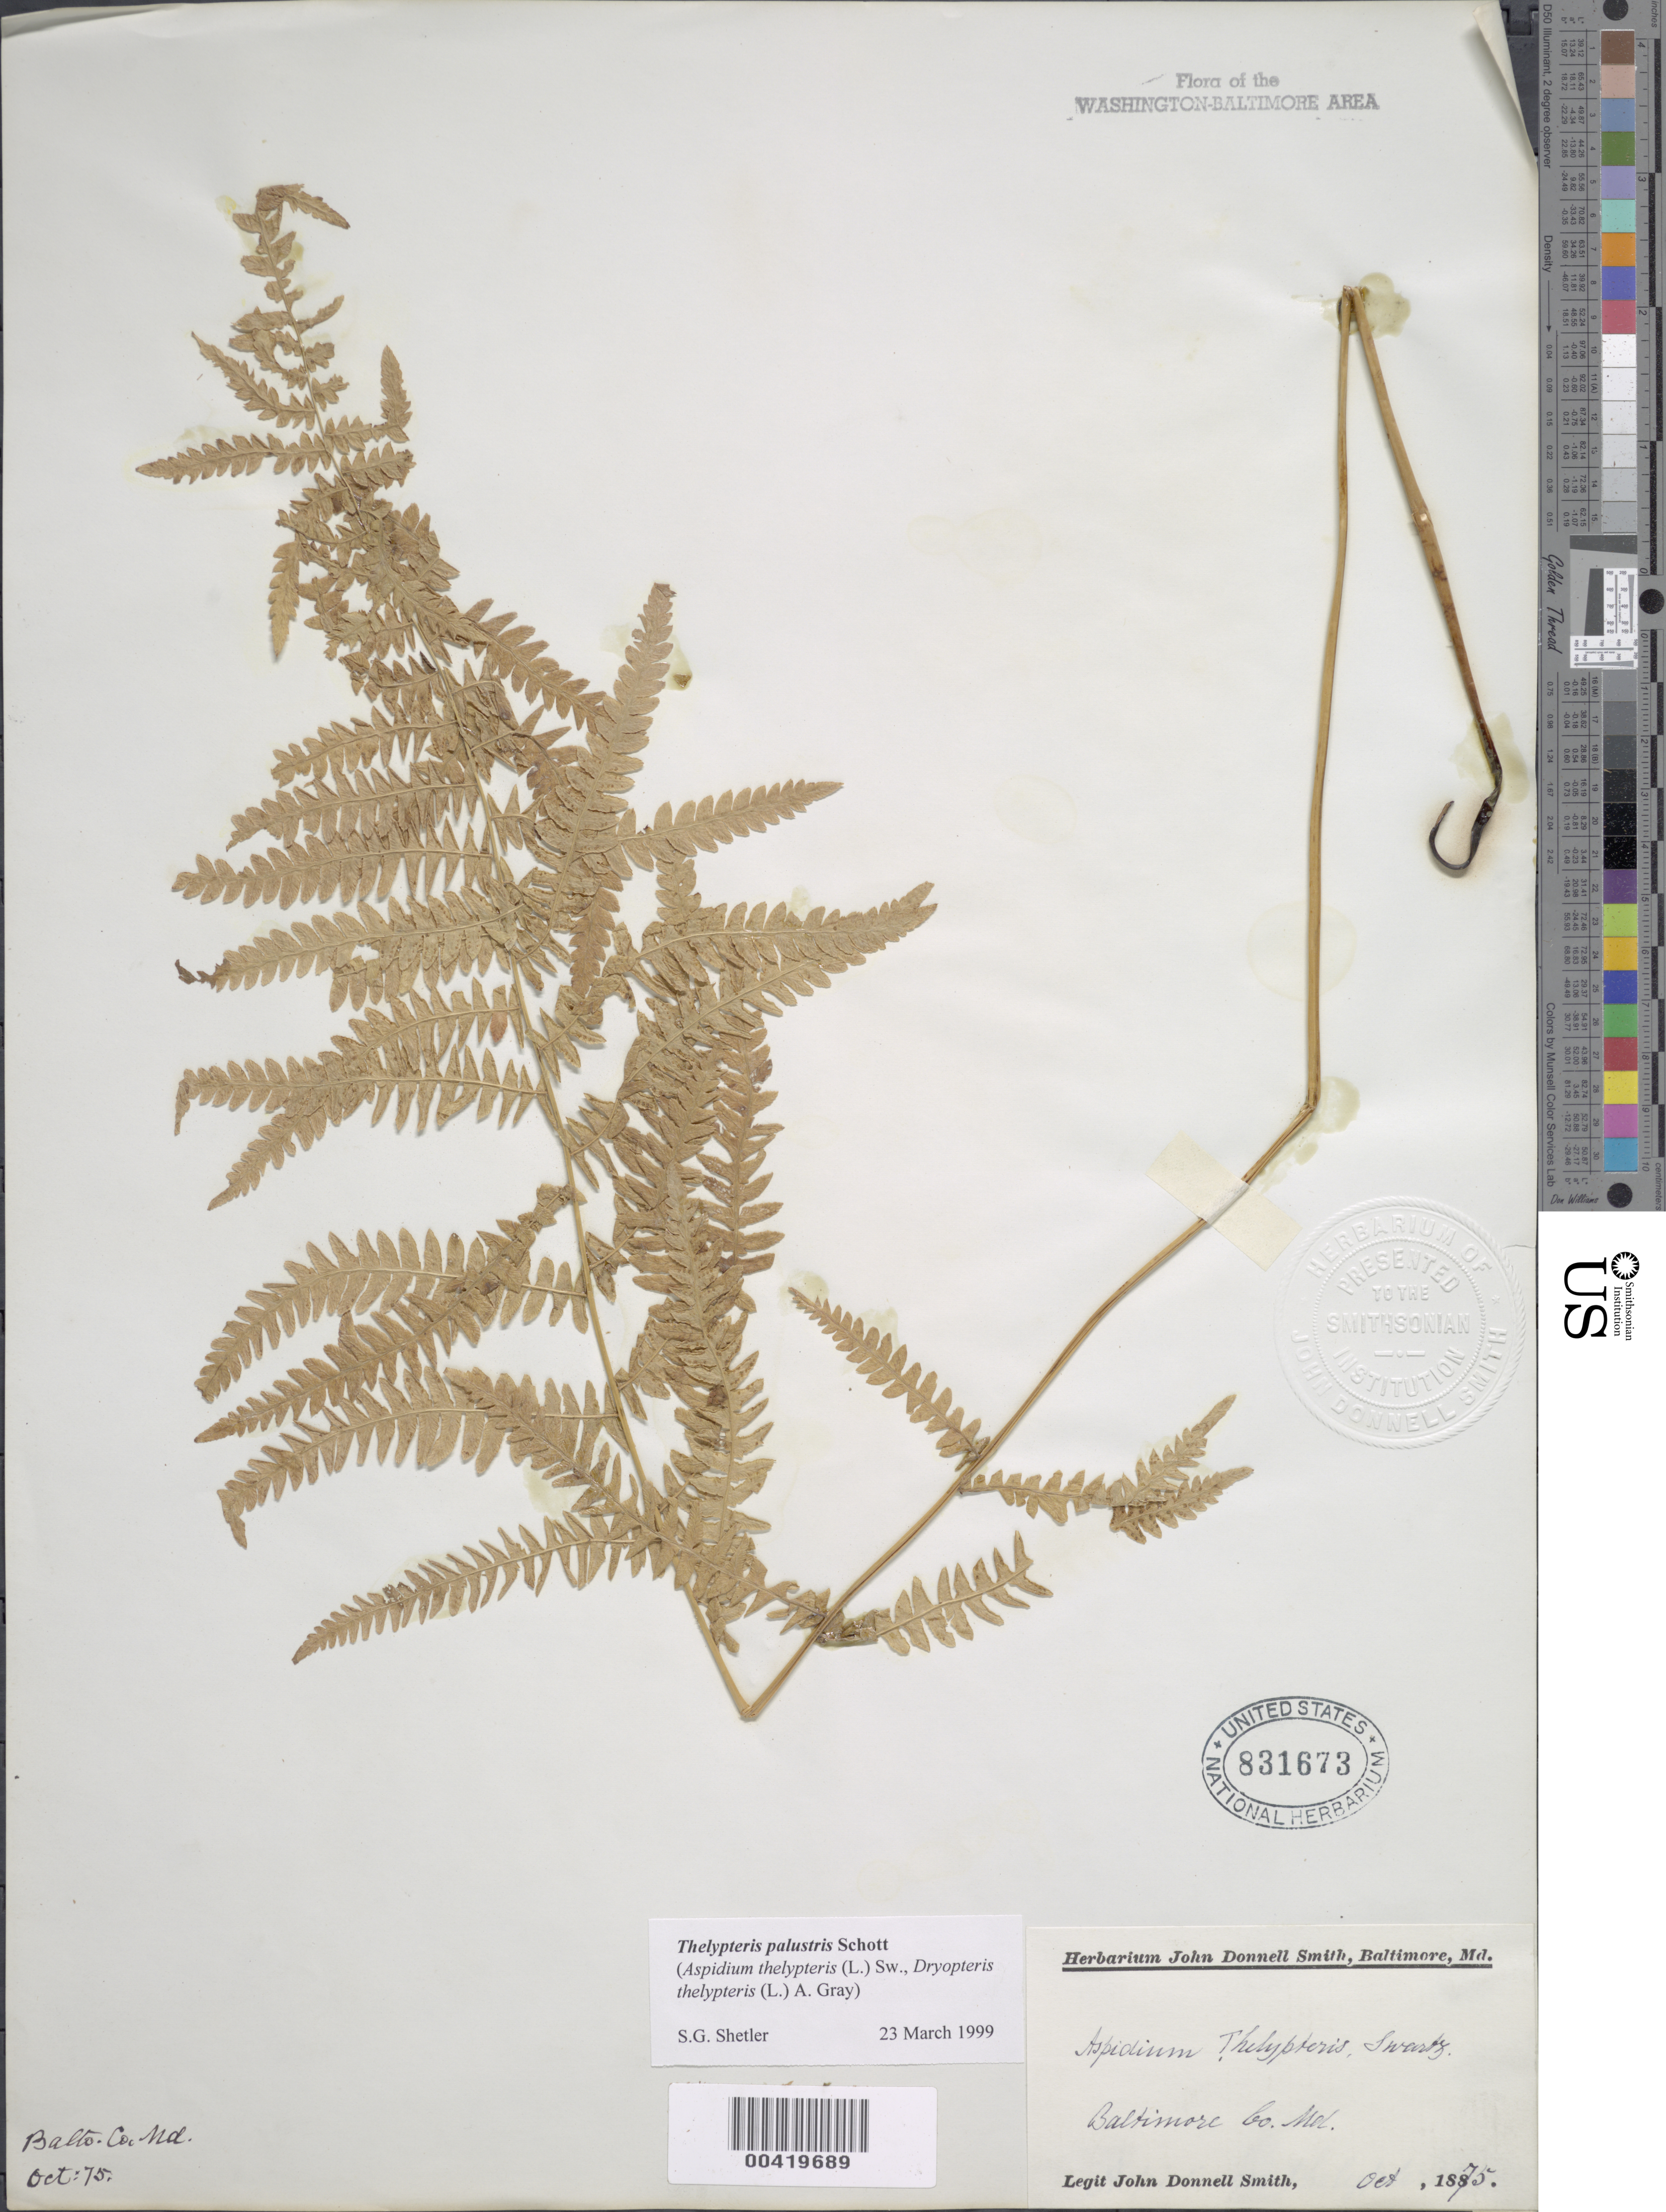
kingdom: Plantae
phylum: Tracheophyta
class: Polypodiopsida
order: Polypodiales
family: Thelypteridaceae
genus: Thelypteris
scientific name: Thelypteris palustris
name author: (Salisb.) Schott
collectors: J. Donnell Smith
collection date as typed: Oct 1875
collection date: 1875-10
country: United States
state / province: Maryland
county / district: Baltimore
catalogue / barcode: US 831673